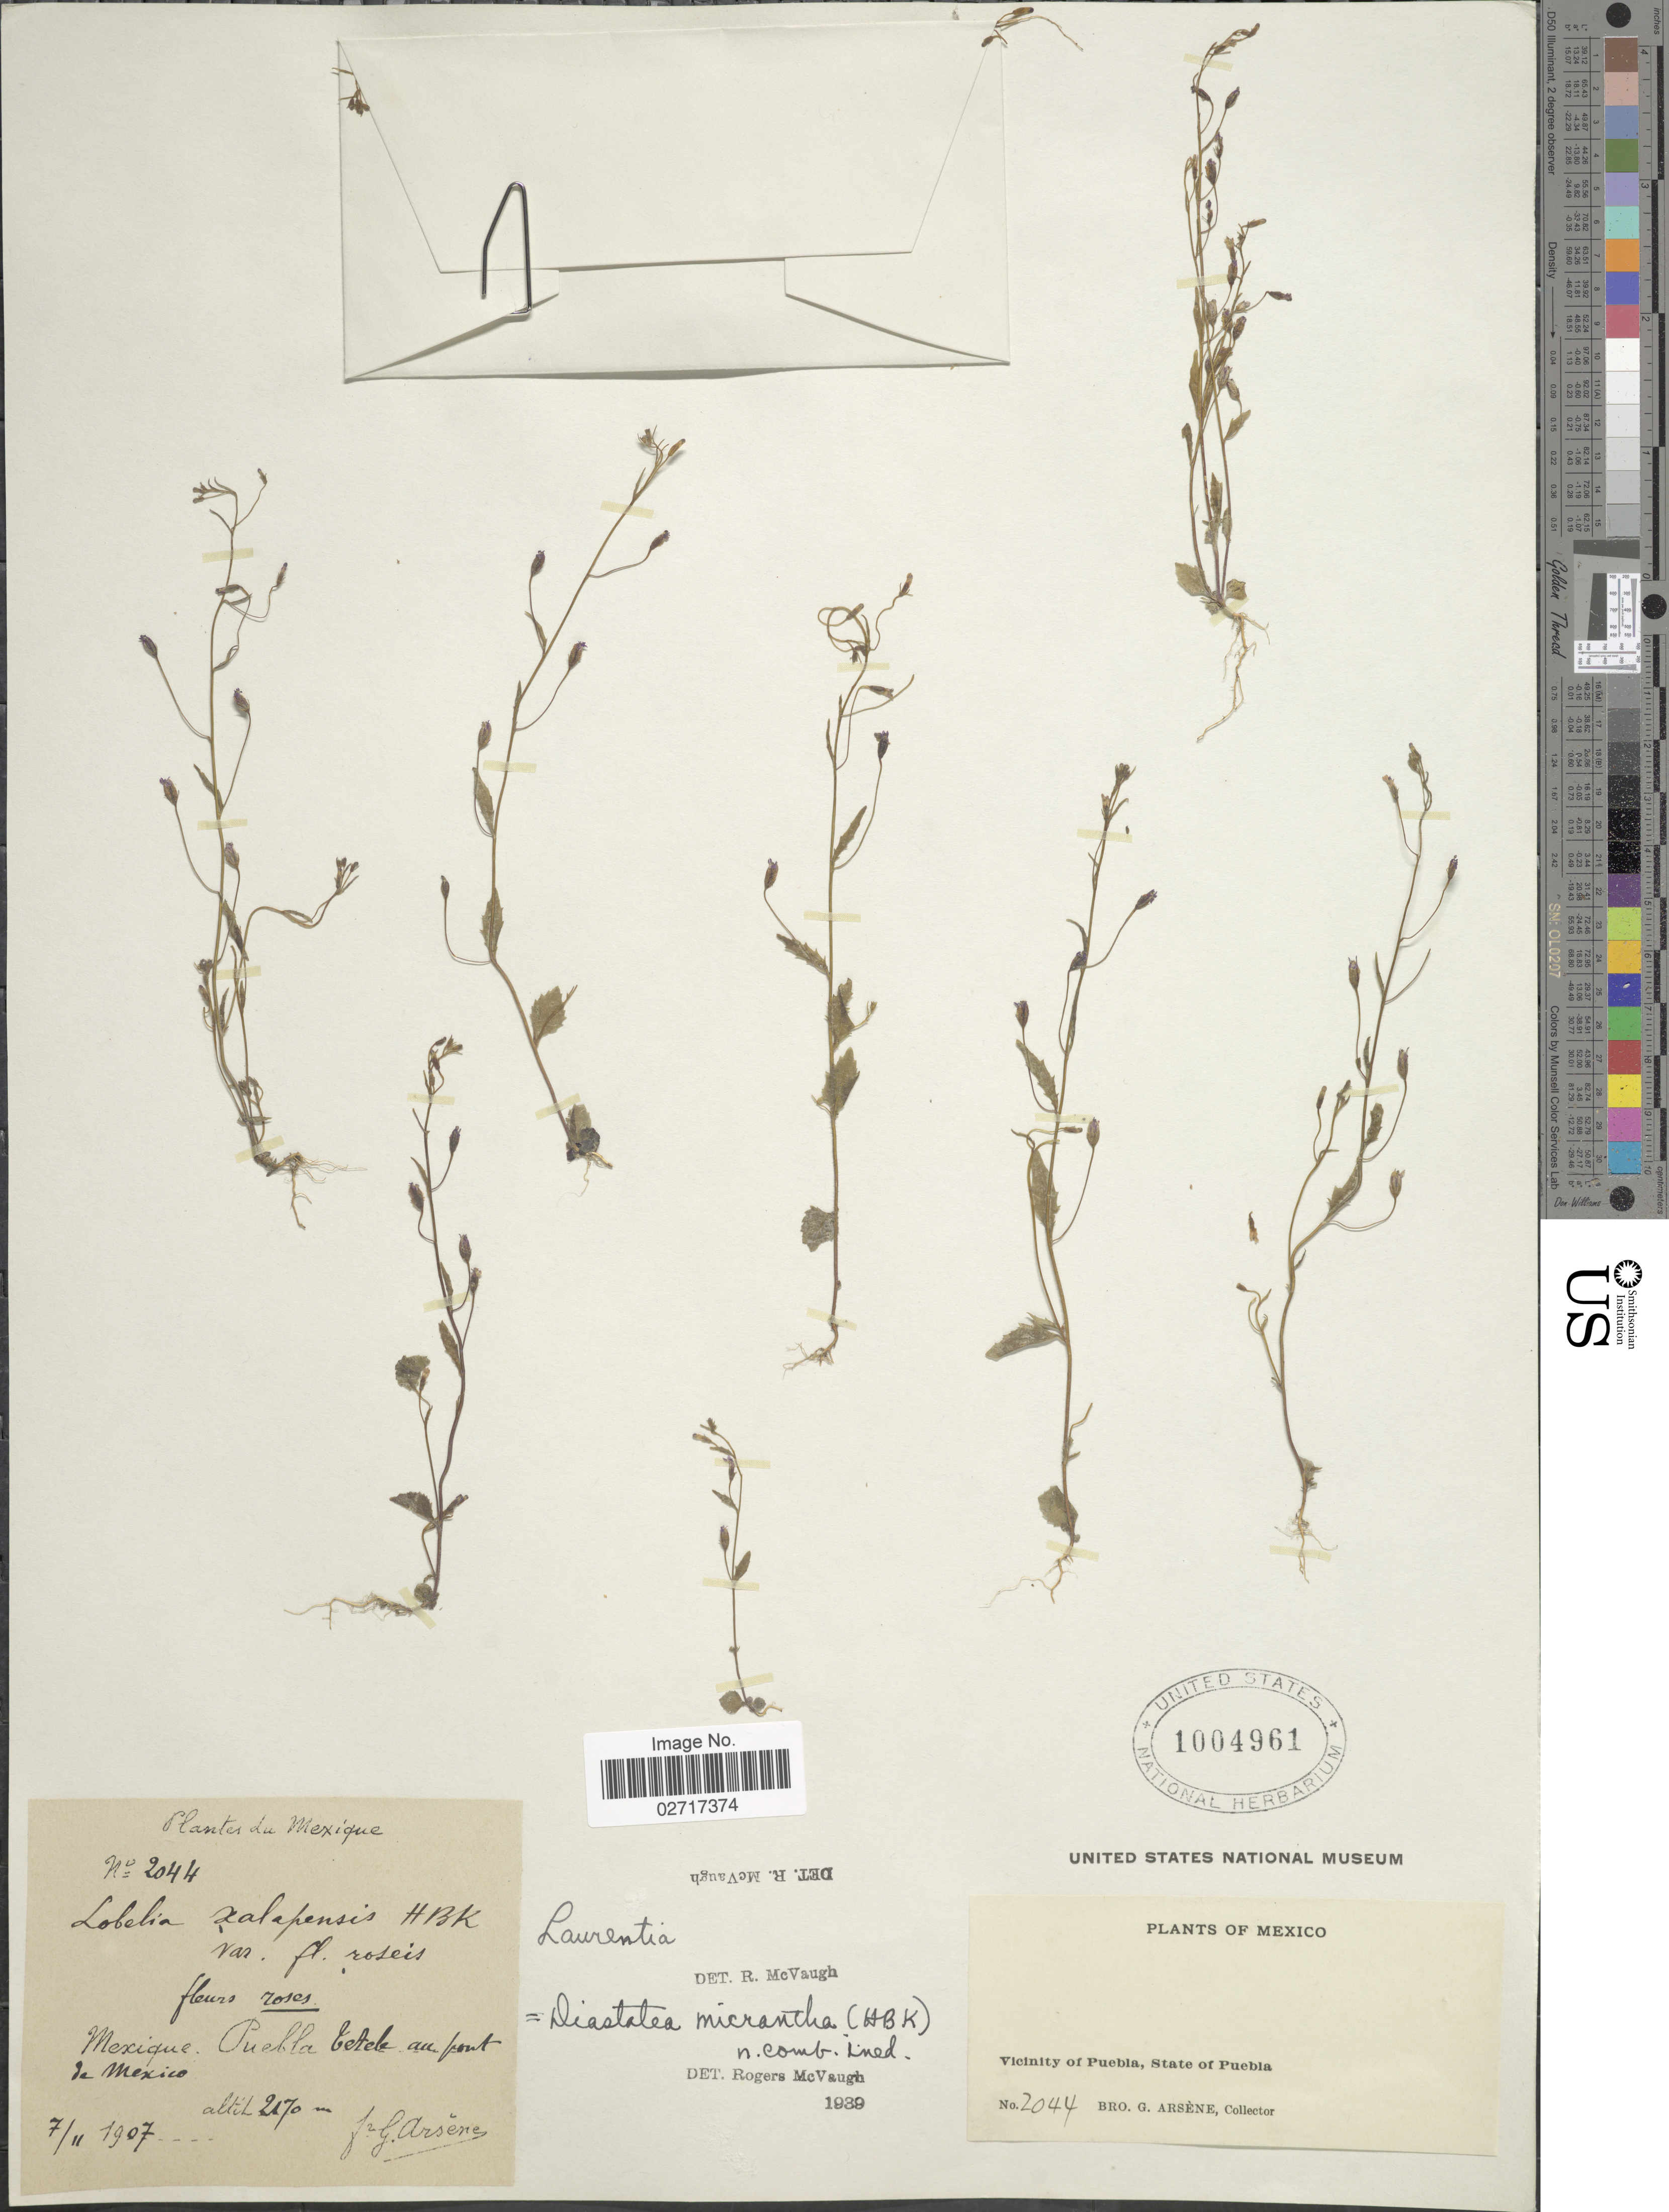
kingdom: Plantae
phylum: Tracheophyta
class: Magnoliopsida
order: Asterales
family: Campanulaceae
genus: Diastatea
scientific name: Diastatea micrantha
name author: (Kunth) McVaugh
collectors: Bro. G. Arsène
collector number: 2044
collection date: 1907-11-07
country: Mexico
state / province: Puebla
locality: Tetele au front de Mexico, Vicinity of Puebla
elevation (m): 2170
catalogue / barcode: US 1004961